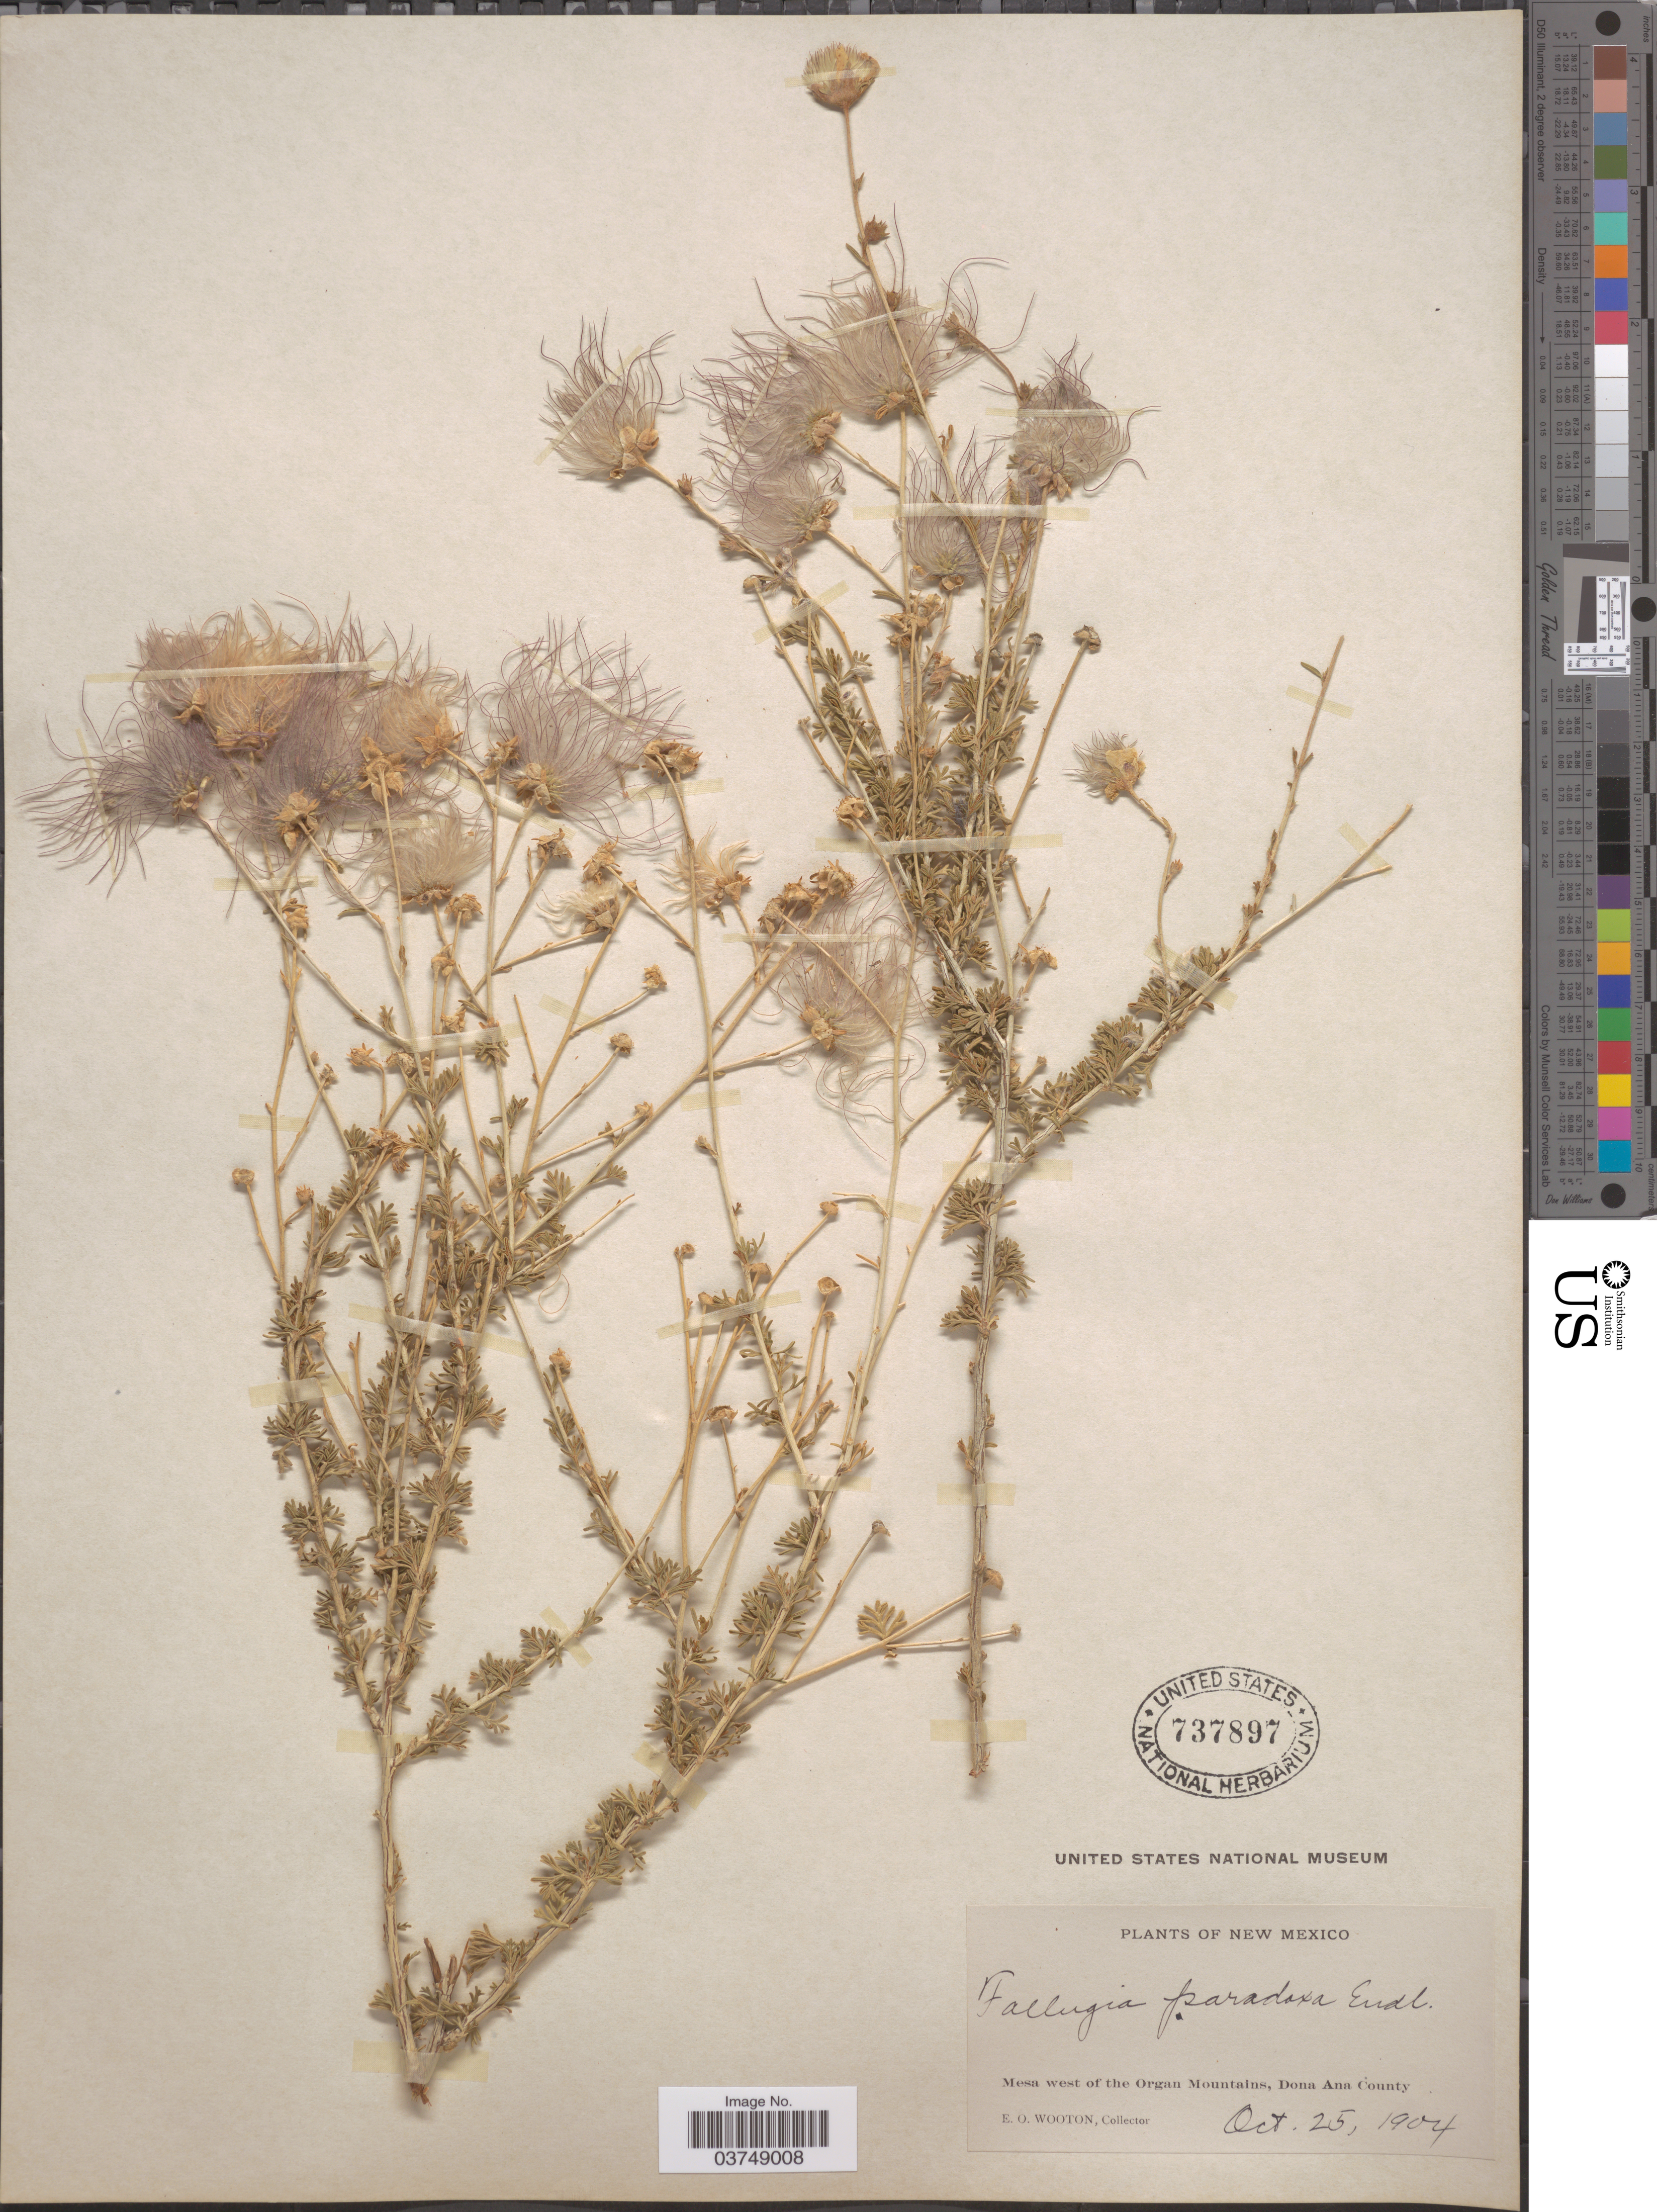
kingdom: Plantae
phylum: Tracheophyta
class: Magnoliopsida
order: Rosales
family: Rosaceae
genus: Fallugia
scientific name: Fallugia acuminata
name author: (Wooton) Rydb.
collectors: E. O. Wooton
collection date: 1904-10-25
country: United States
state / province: New Mexico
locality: Mesa west of the Organ Mountains, Dona Ana County.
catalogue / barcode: US 737897